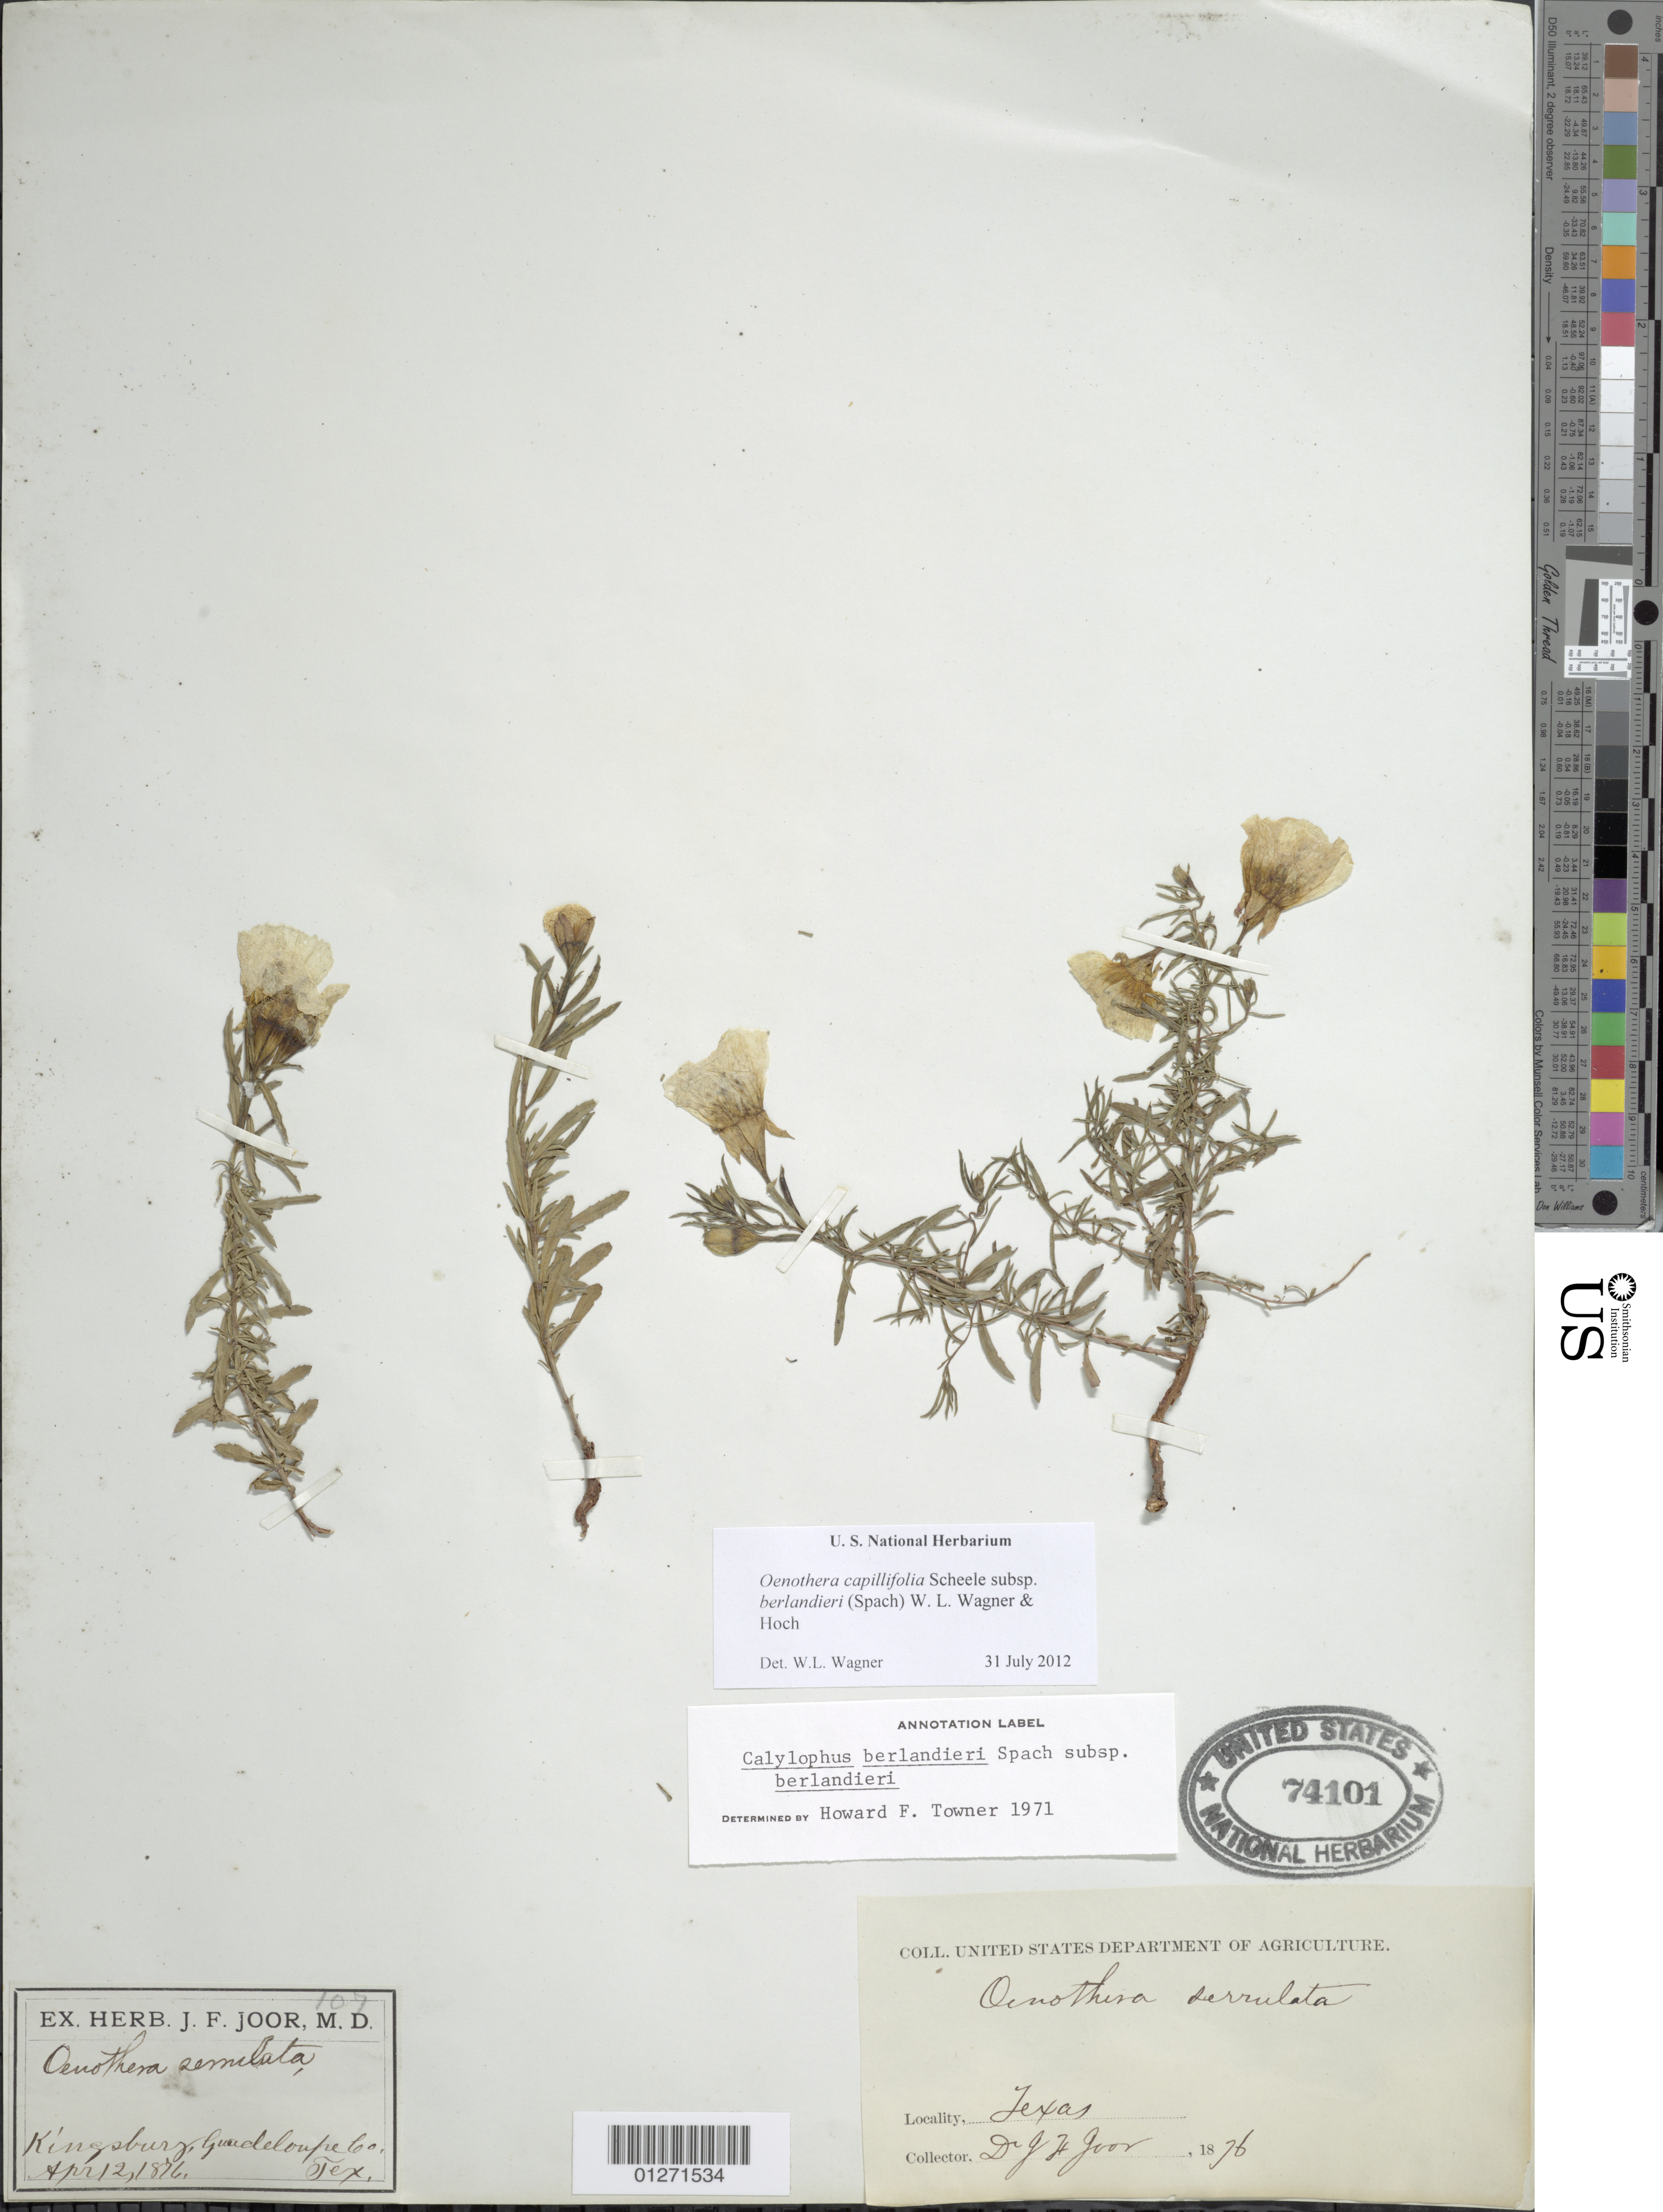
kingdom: Plantae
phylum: Tracheophyta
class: Magnoliopsida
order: Myrtales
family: Onagraceae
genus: Oenothera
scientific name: Oenothera capillifolia subsp. berlandieri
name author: (Spach) W.L. Wagner & Hoch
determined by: Wagner, W. L., (BOT), Smithsonian Institution - National Museum of Natural History (UNITED STATES)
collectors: J. F. Joor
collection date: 1876-04-12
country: United States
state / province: Texas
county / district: Guadelupe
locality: Kingsburg.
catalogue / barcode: US 74101